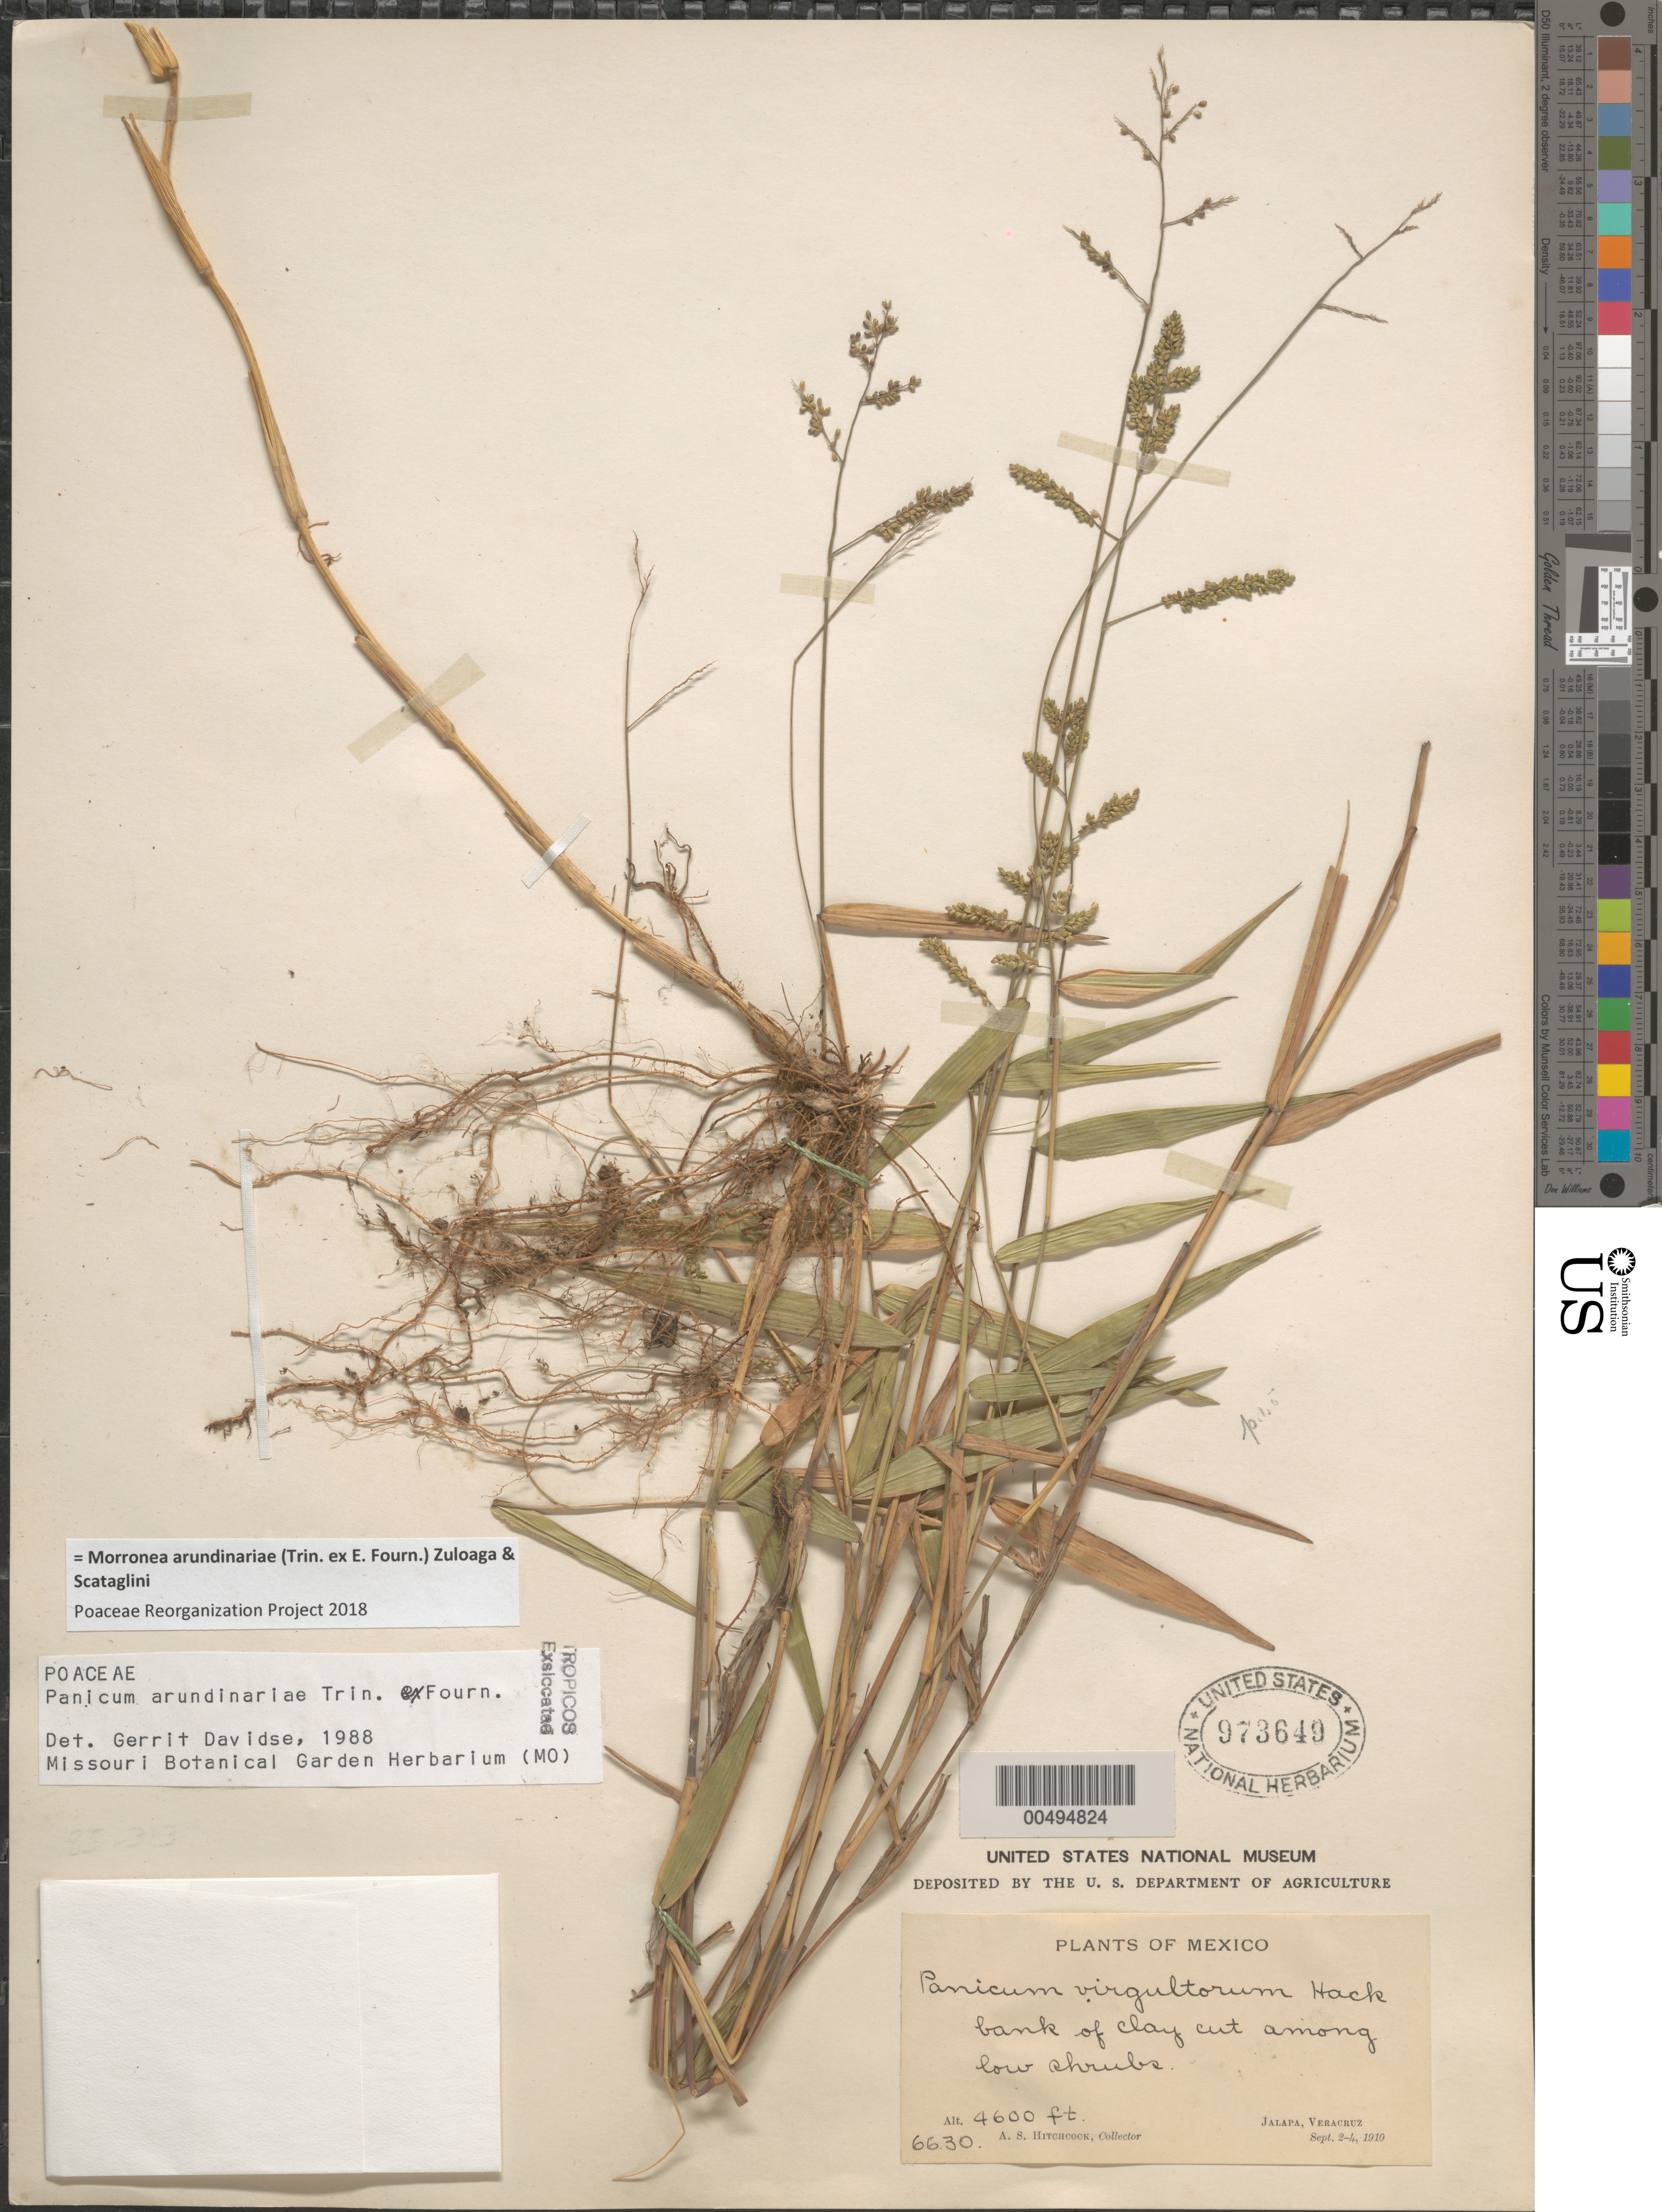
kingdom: Plantae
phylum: Tracheophyta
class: Liliopsida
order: Poales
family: Poaceae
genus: Morronea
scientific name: Morronea arundinariae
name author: (Trin. ex E. Fourn.) Zuloaga & Scataglini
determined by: Poaceae Reorganization Project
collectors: A. S. Hitchcock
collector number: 6630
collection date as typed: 2 Sep 1910 to 4 Sep 1910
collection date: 1910-09-02/1910-09-04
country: Mexico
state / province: Veracruz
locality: Jalapa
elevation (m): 1402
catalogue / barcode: US 973649